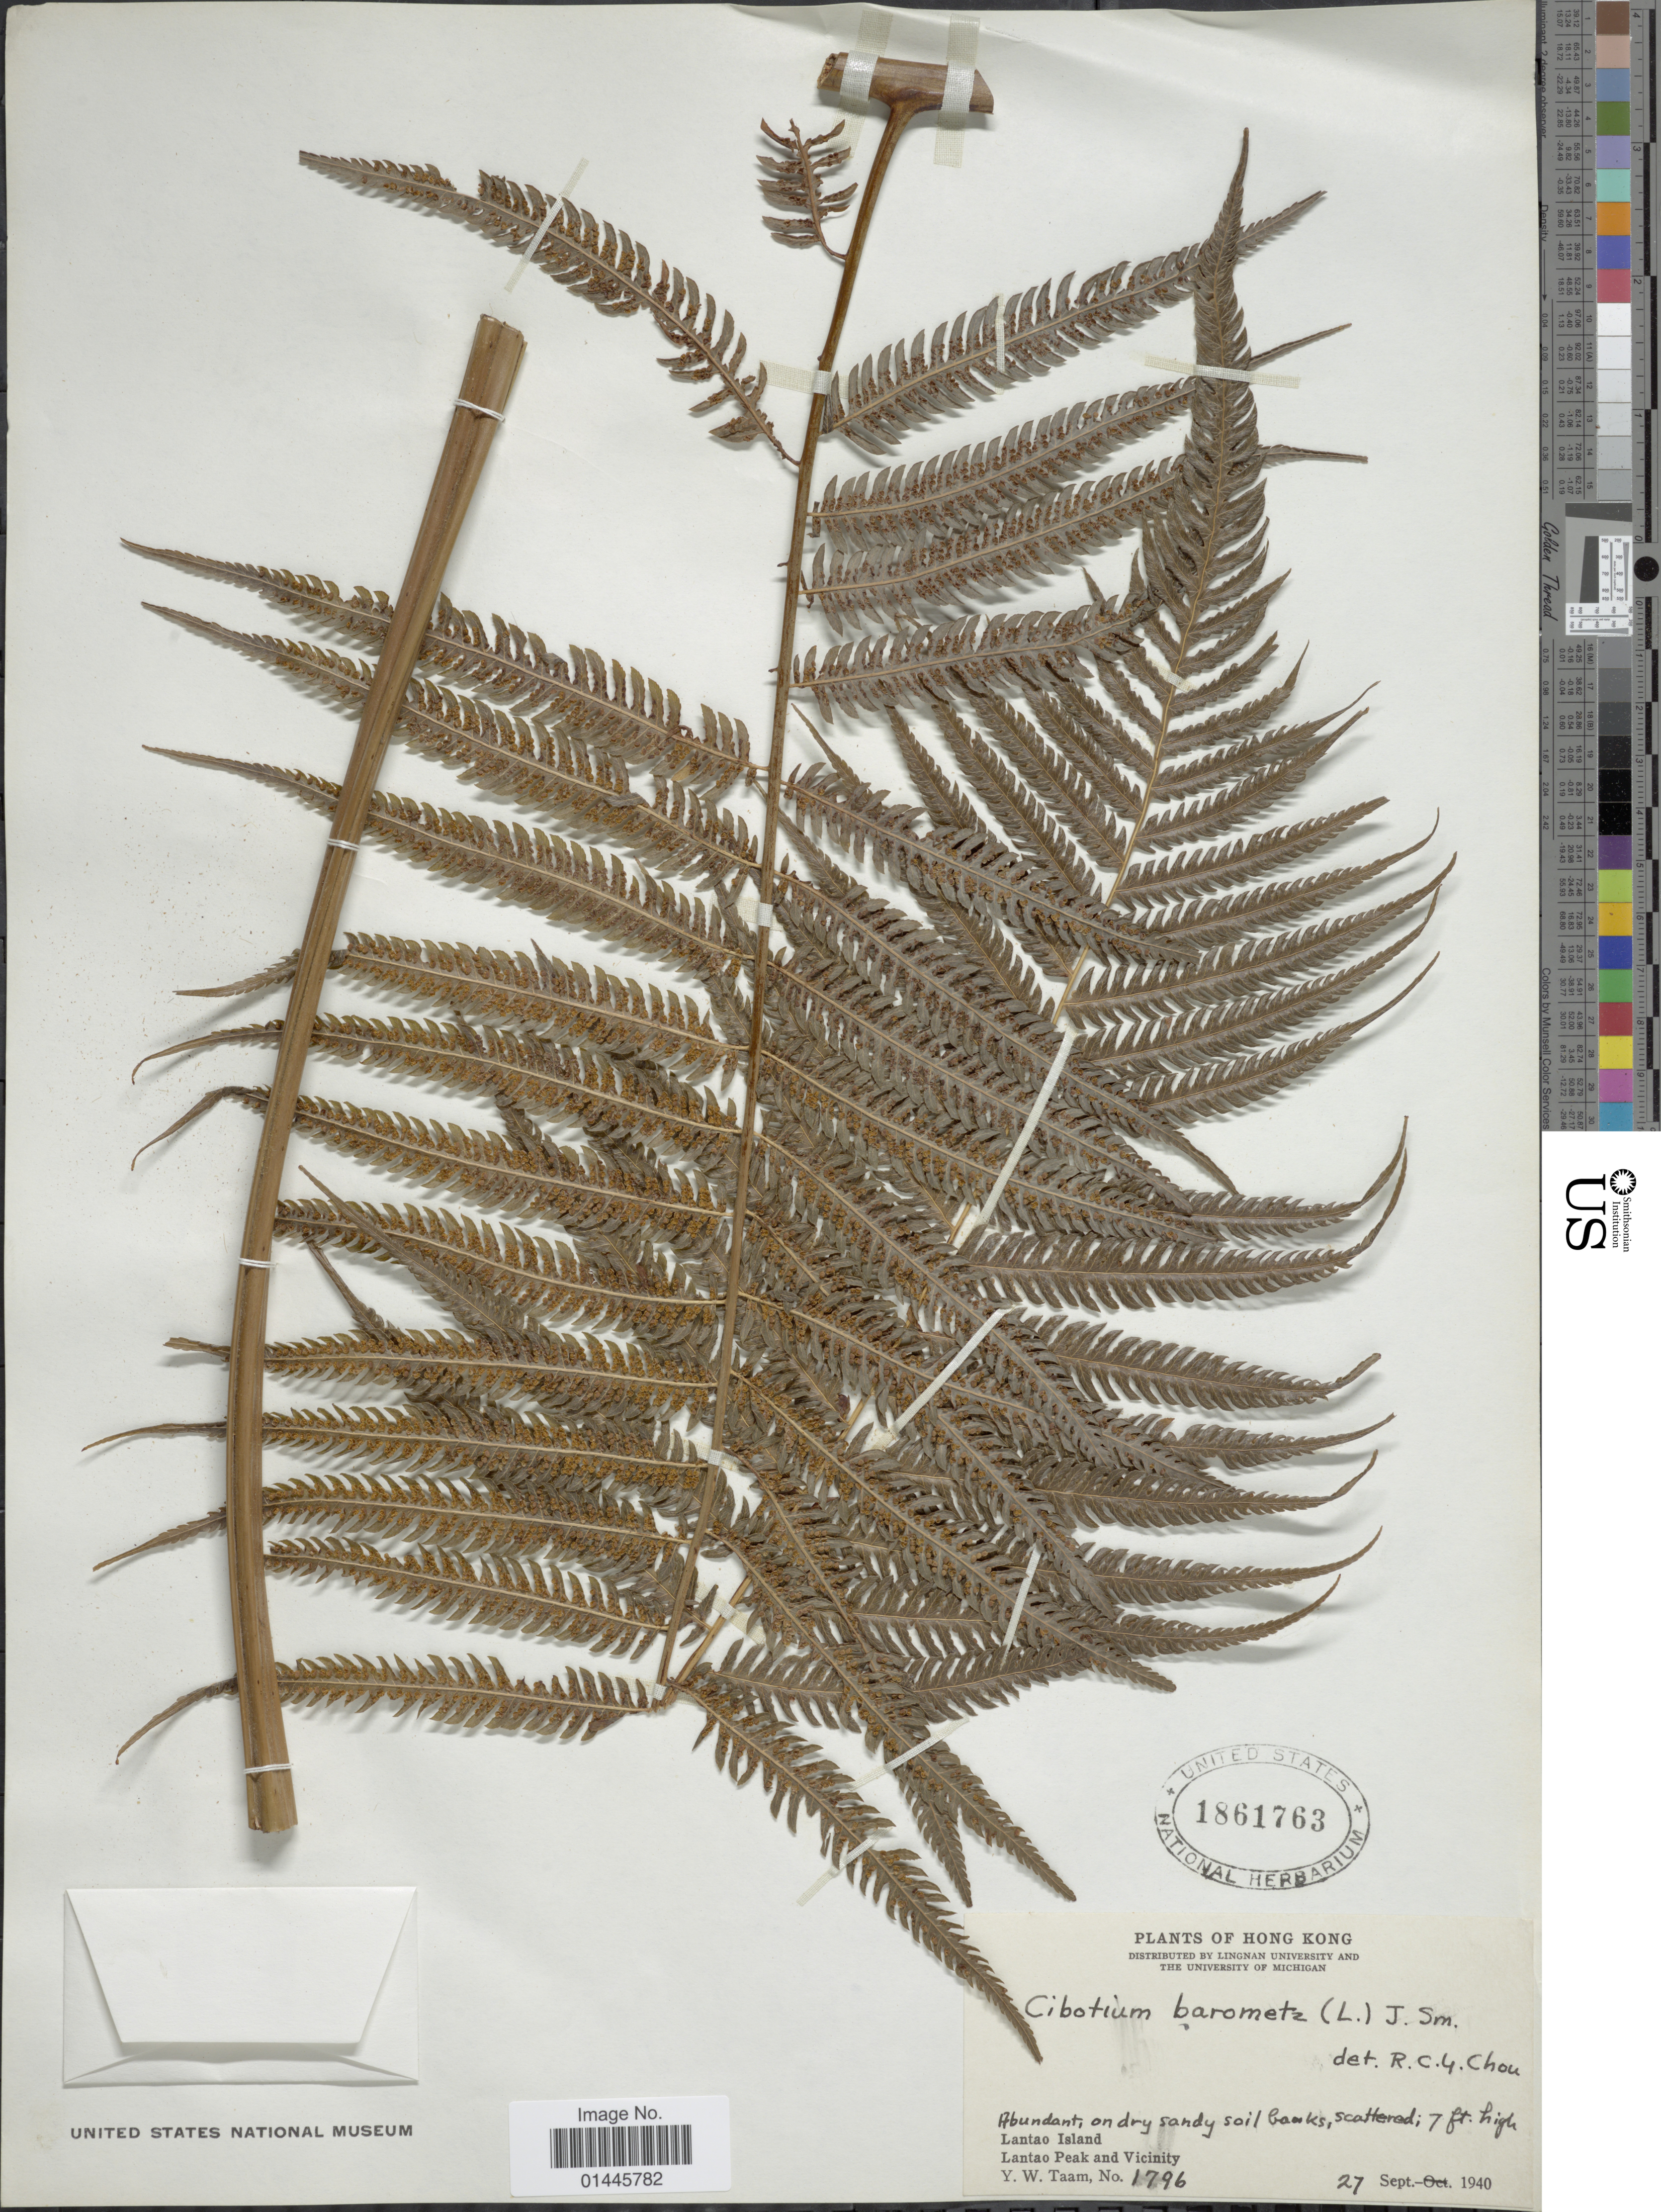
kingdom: Plantae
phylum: Tracheophyta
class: Polypodiopsida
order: Cyatheales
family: Cibotiaceae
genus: Cibotium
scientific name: Cibotium barometz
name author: (L.) J. Sm.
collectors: Y. W. Taam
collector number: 1796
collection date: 1940-09-27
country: China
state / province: Hong Kong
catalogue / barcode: US 1861763